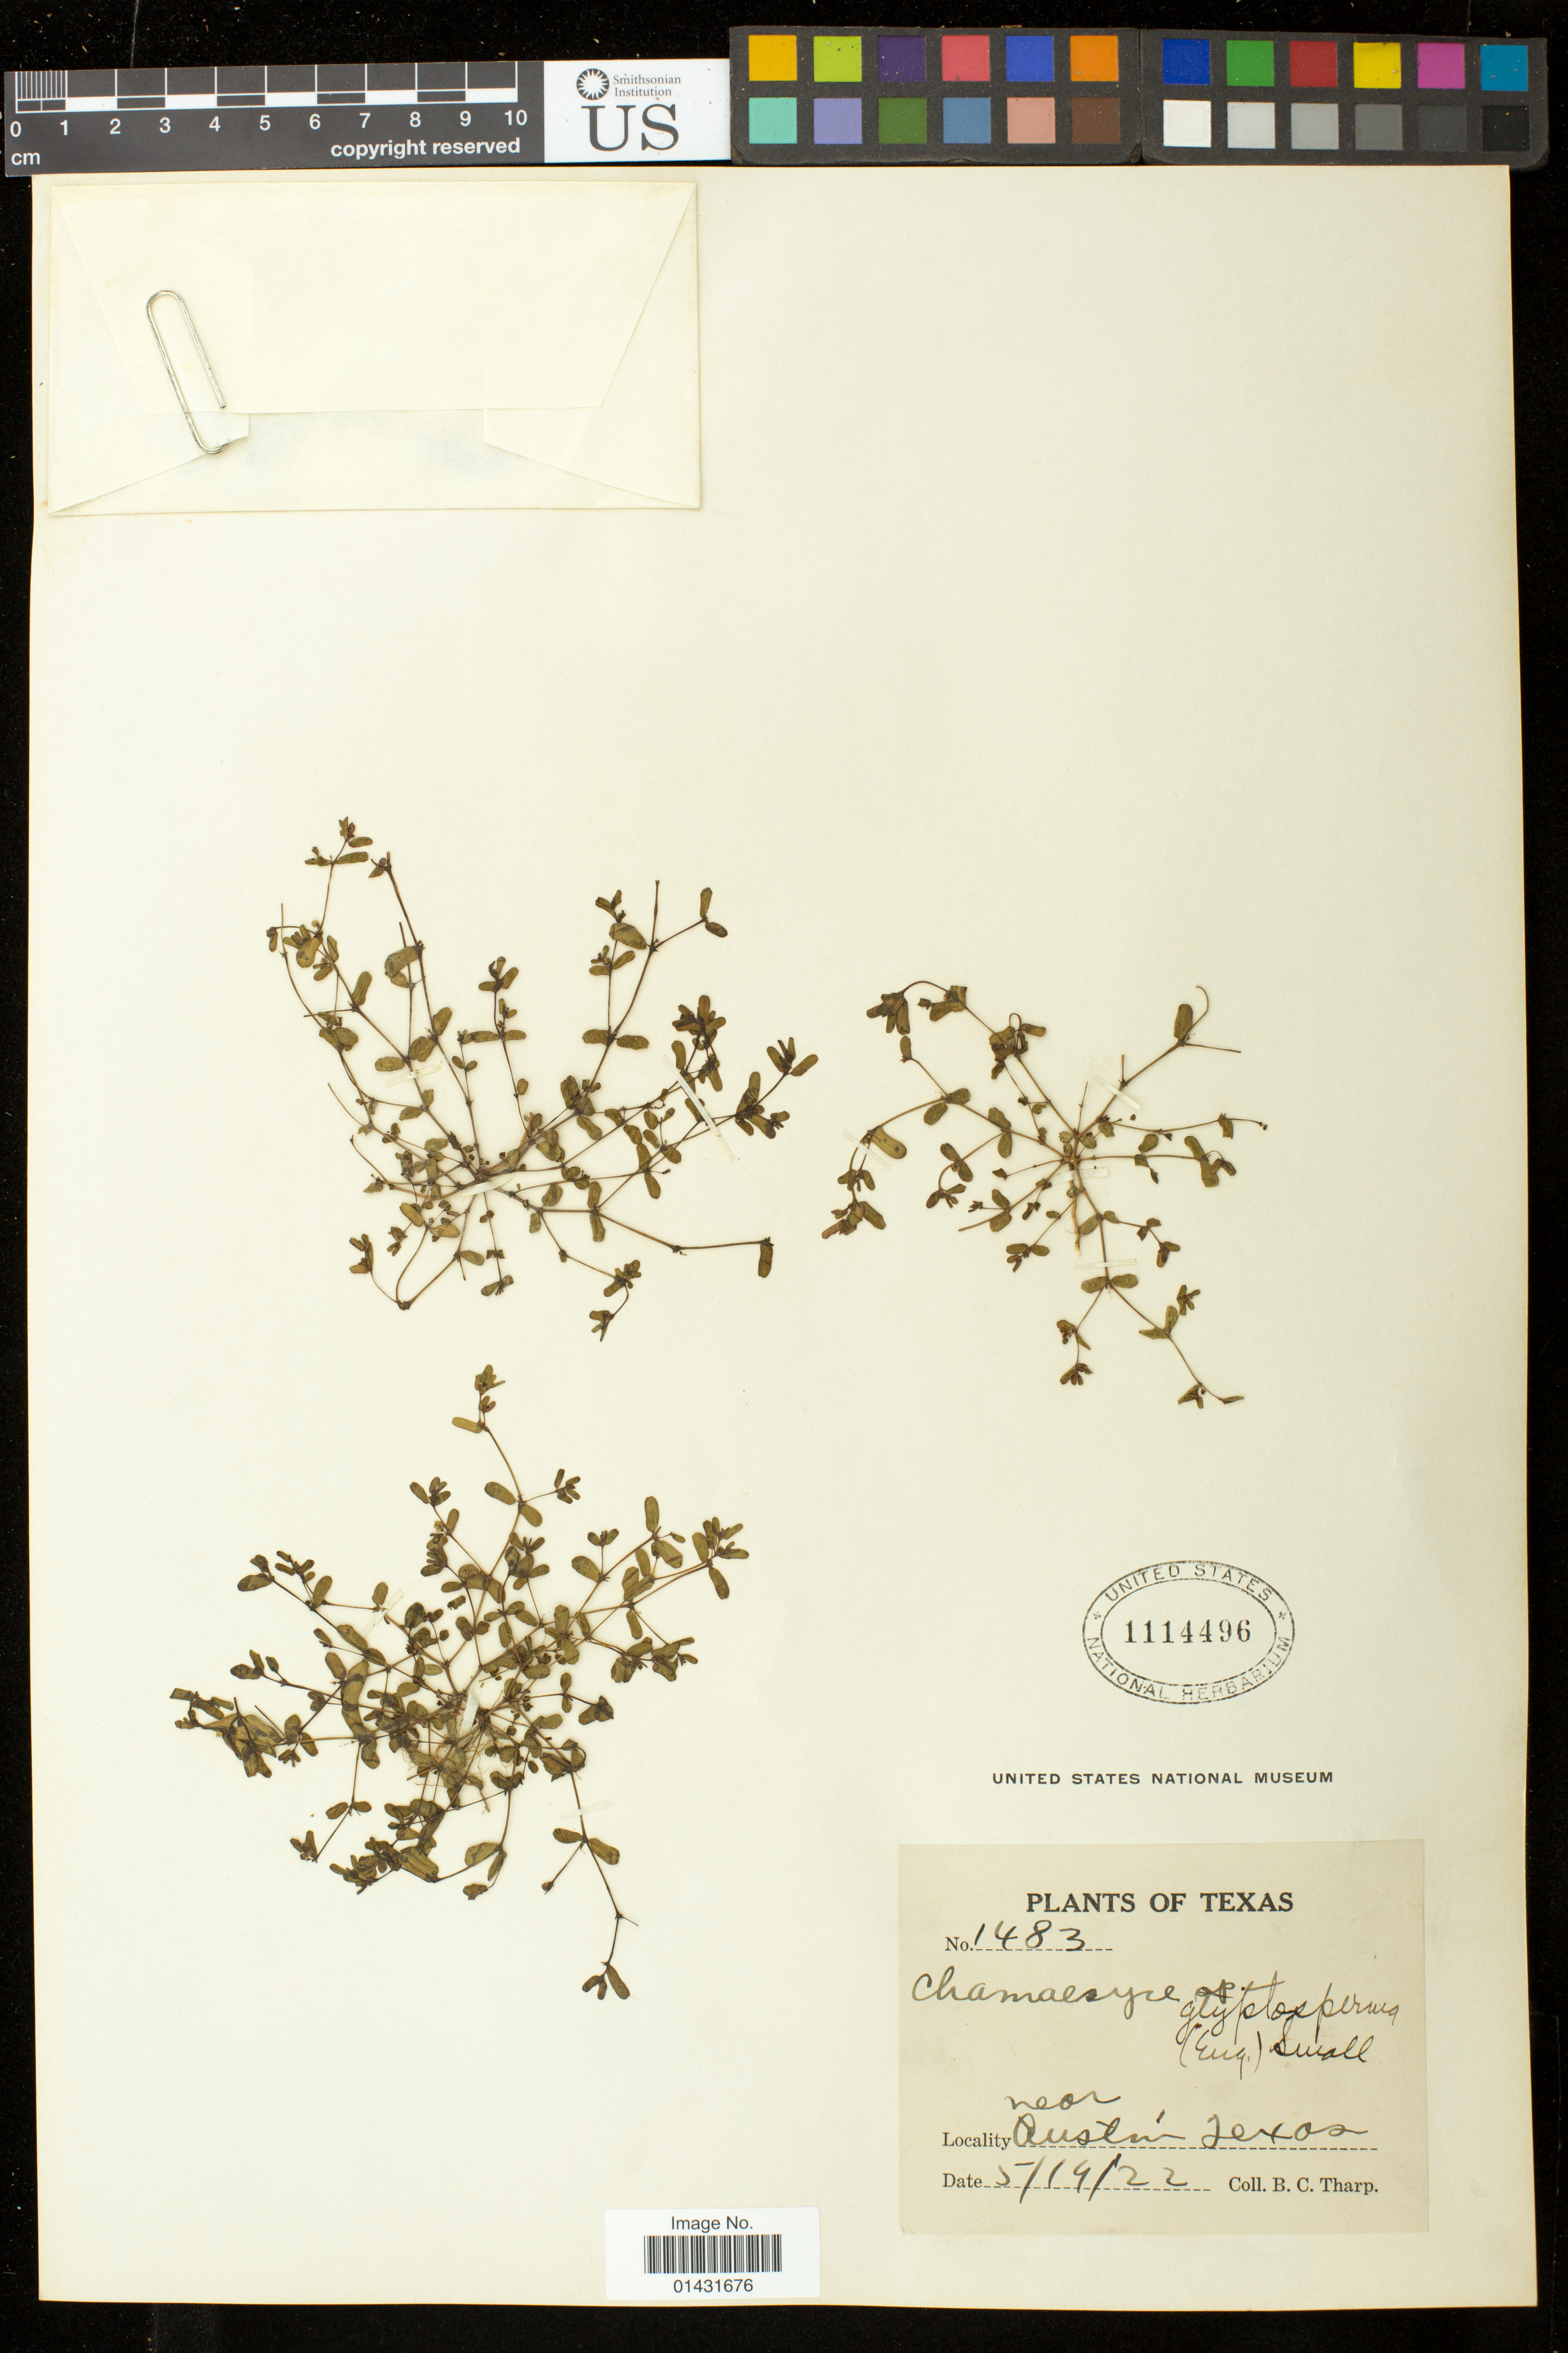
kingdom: Plantae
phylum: Tracheophyta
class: Magnoliopsida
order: Malpighiales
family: Euphorbiaceae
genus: Euphorbia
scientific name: Euphorbia glyptosperma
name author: Engelm.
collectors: B. C. Tharp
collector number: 1483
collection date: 1922-05-19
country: United States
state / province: Texas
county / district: Travis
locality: near Austin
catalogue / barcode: US 1114496